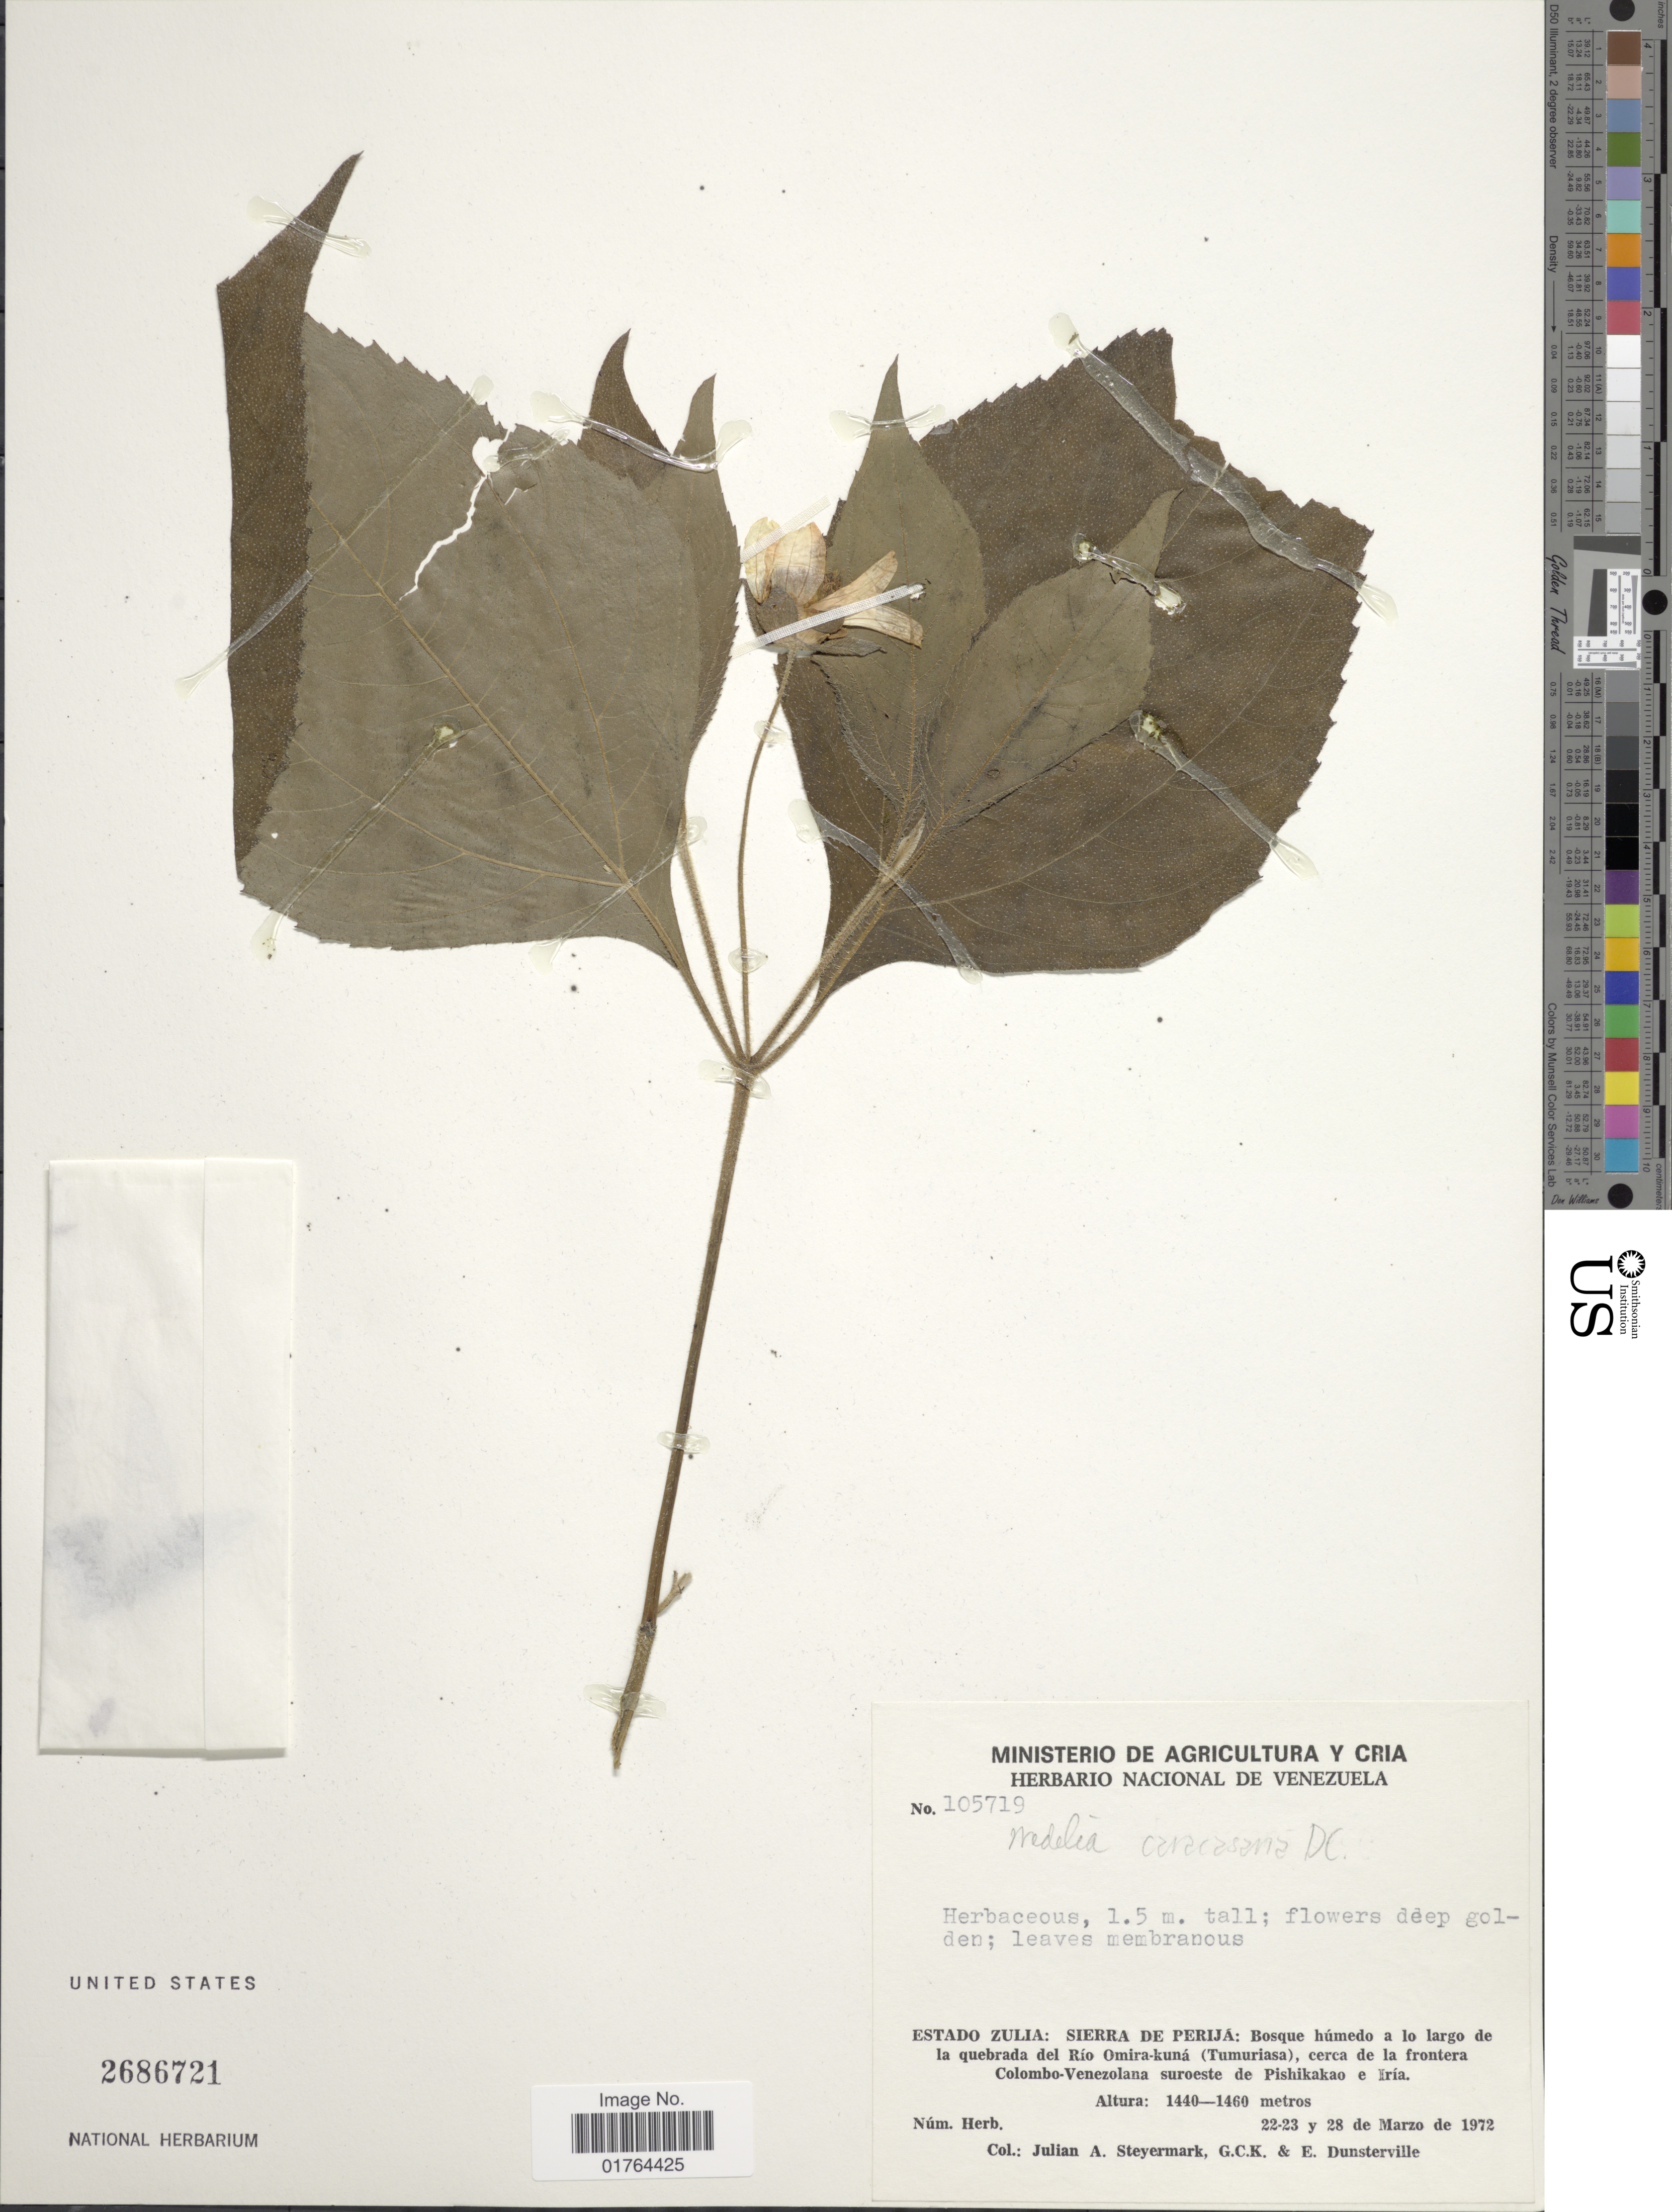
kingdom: Plantae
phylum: Tracheophyta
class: Magnoliopsida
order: Asterales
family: Asteraceae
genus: Wedelia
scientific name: Wedelia calycina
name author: Rich.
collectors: J. Steyermark, G. C. K. Dunsterville & E. Dunsterville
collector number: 105719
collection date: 1972-03-22/1972-03-28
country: Venezuela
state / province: Zulia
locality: Sierra de Perija, quebrada del Rio Omira-kuna (Tumuriasa), cerca de la frontera Colombo-Venezolana suroeste de Pishikakao e Iria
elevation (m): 1440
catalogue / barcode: US 2686721